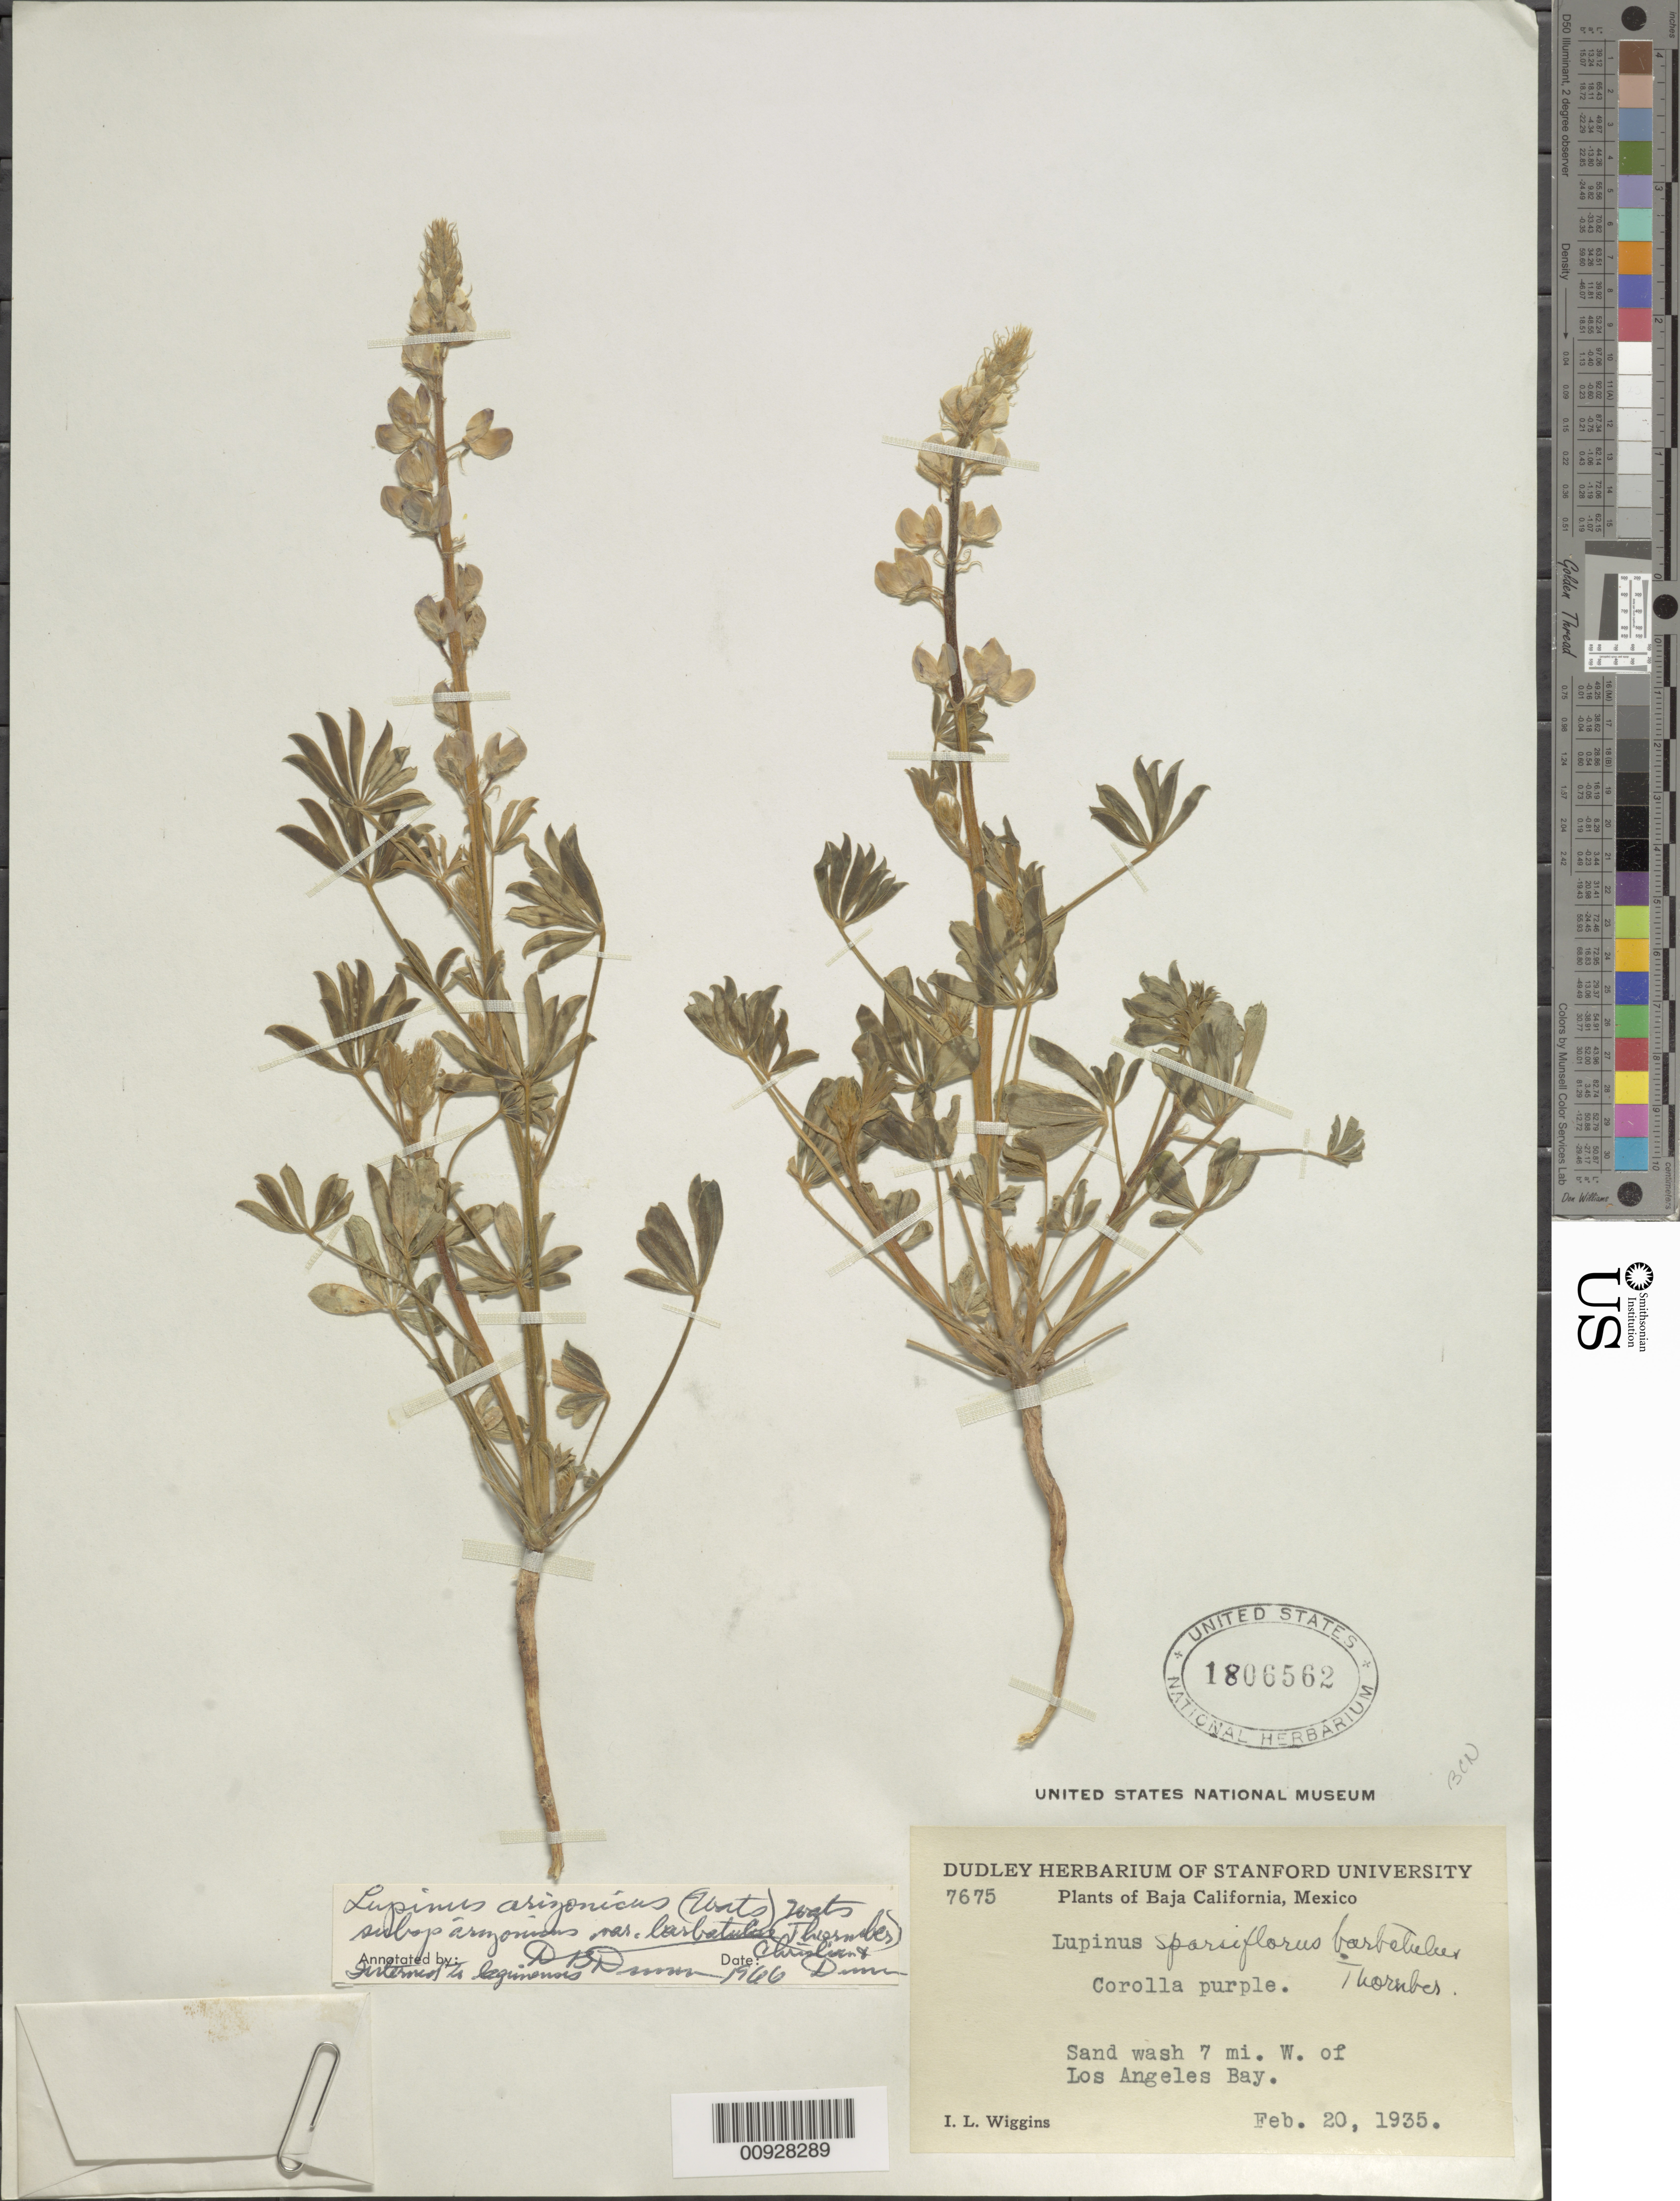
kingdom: Plantae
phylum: Tracheophyta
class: Magnoliopsida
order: Fabales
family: Fabaceae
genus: Lupinus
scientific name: Lupinus arizonicus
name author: (S. Watson) S. Watson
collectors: I. L. Wiggins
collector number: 7675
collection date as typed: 20 Feb 1935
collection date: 1935-02-20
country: Mexico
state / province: Baja California Norte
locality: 7 mi. W of Los Angeles Bay.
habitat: Sand wash.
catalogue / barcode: US 1806562